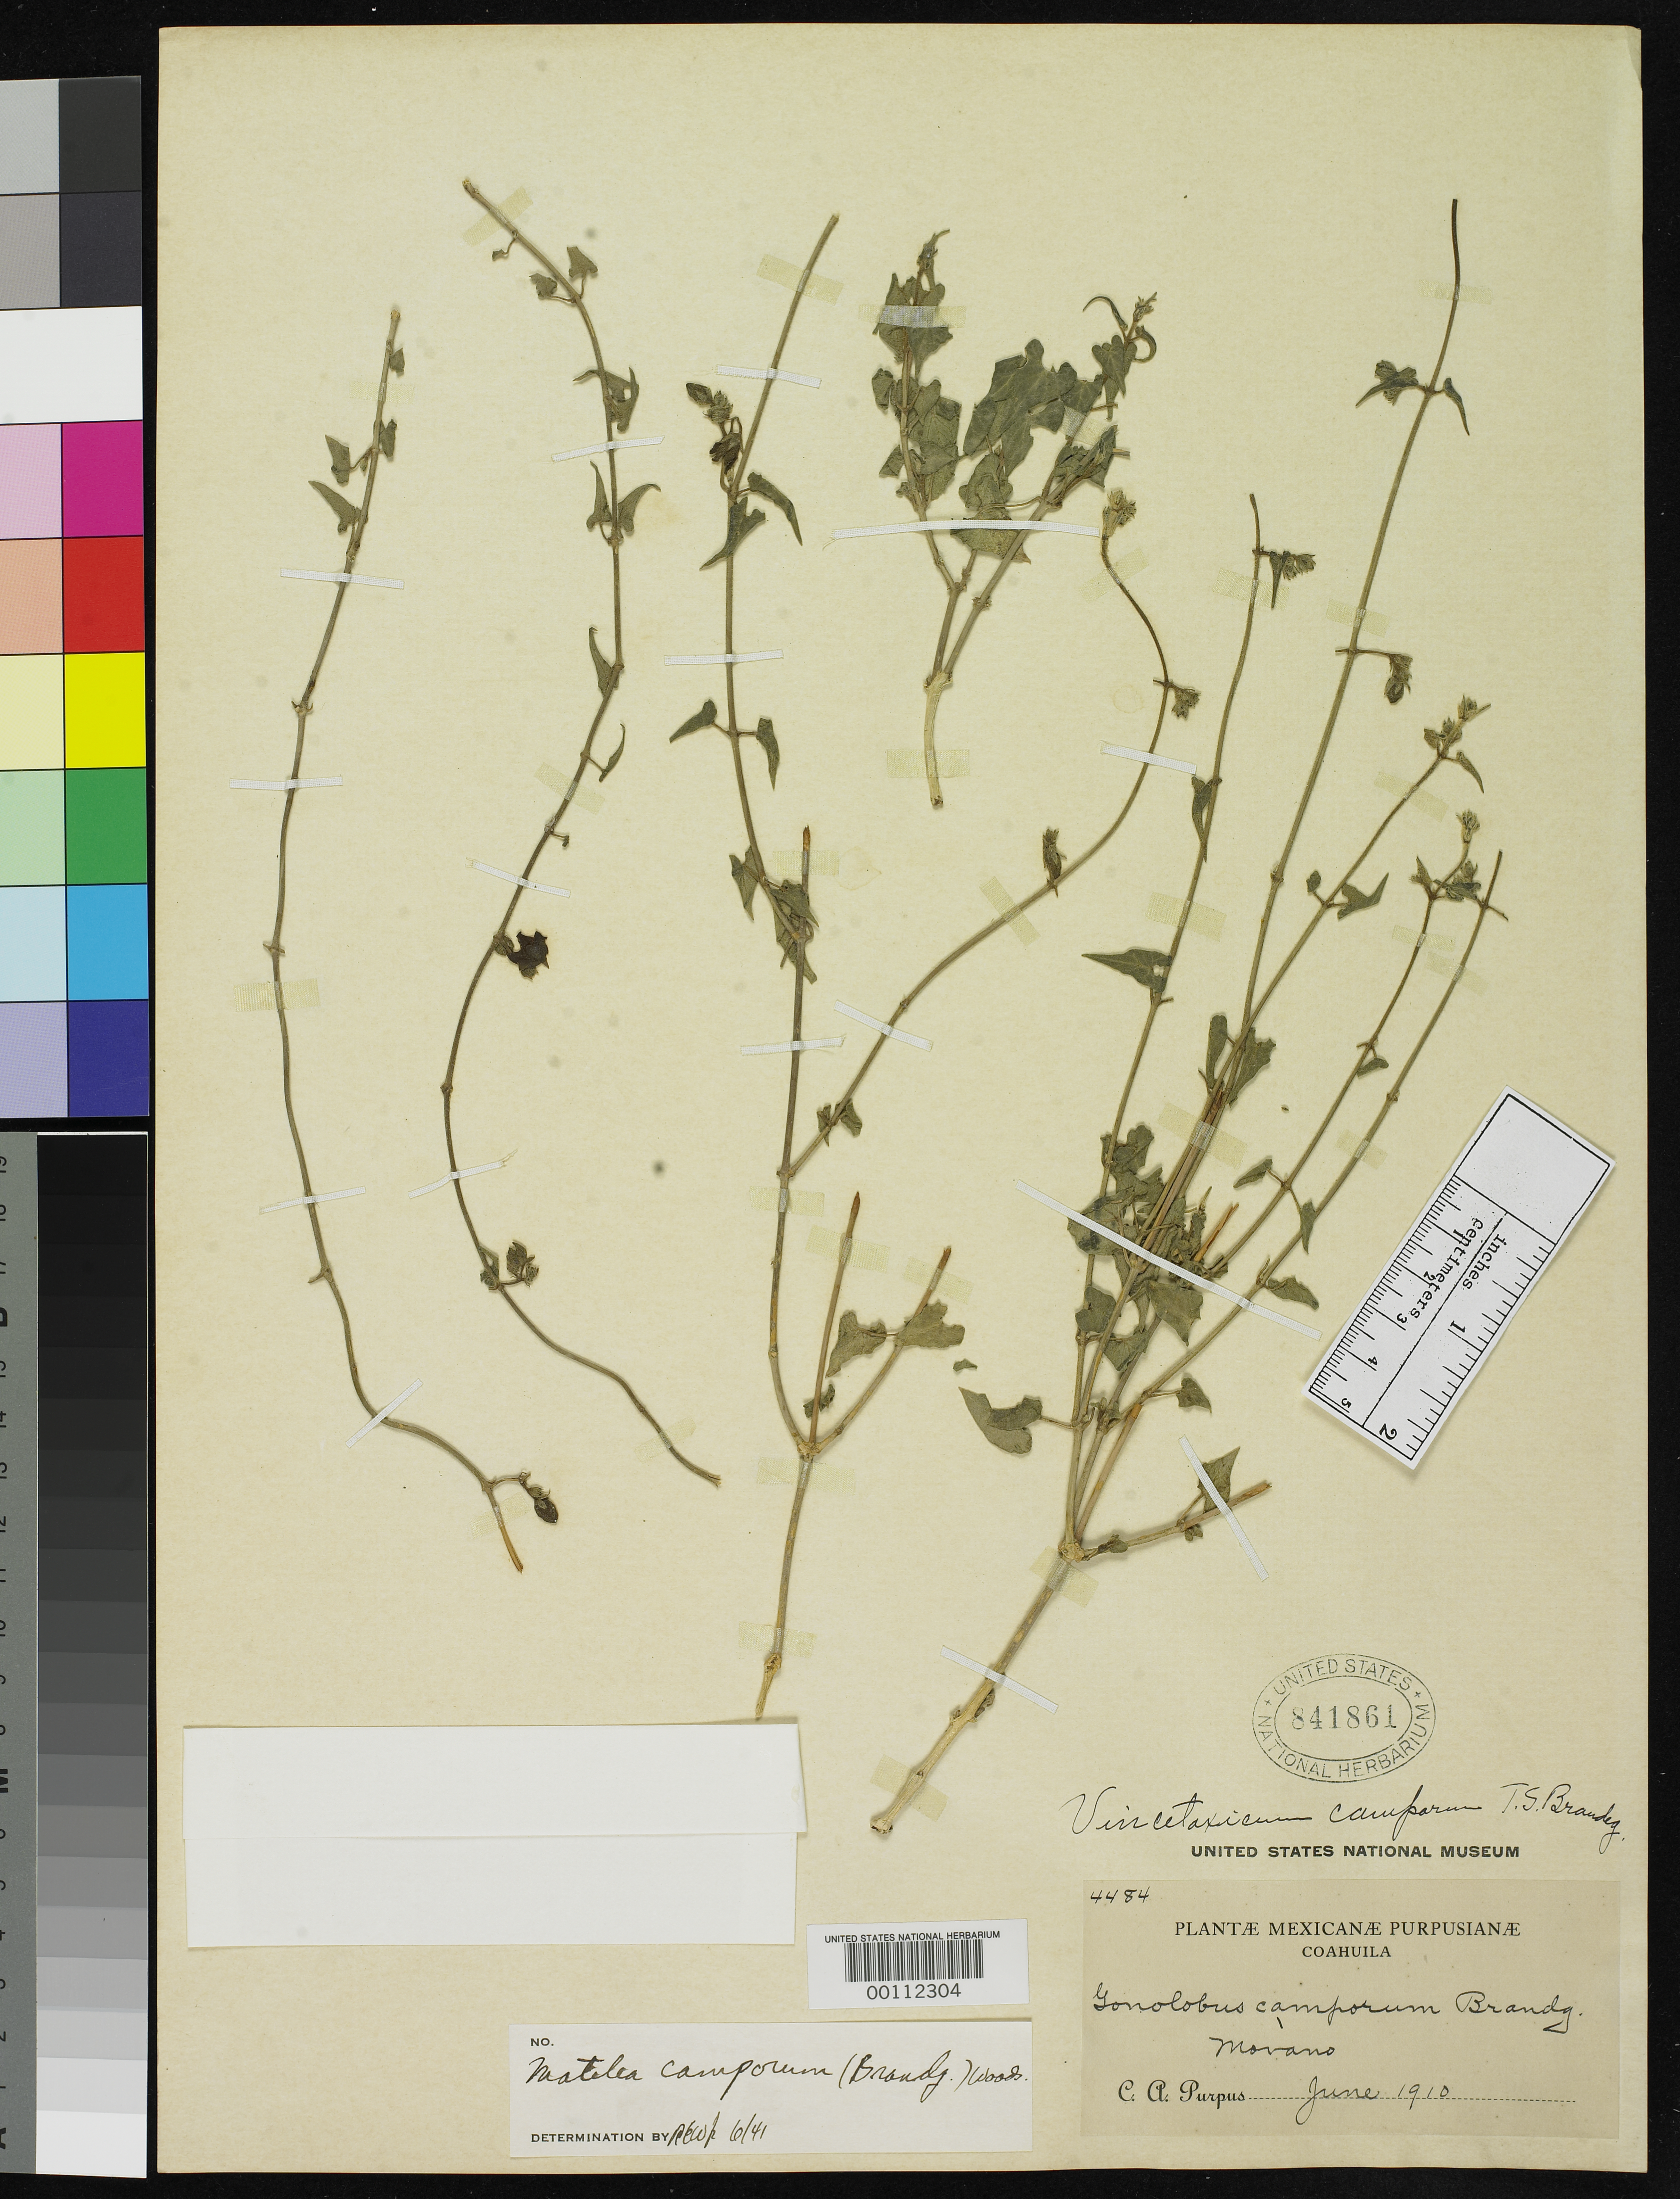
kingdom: Plantae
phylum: Tracheophyta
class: Magnoliopsida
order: Gentianales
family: Apocynaceae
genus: Vincetoxicum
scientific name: Vincetoxicum camporum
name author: Brandegee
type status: Isotype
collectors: C. A. Purpus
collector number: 4484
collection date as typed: Jun 1910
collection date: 1910-06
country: Mexico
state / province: Coahuila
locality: Near Movano.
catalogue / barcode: US 841861